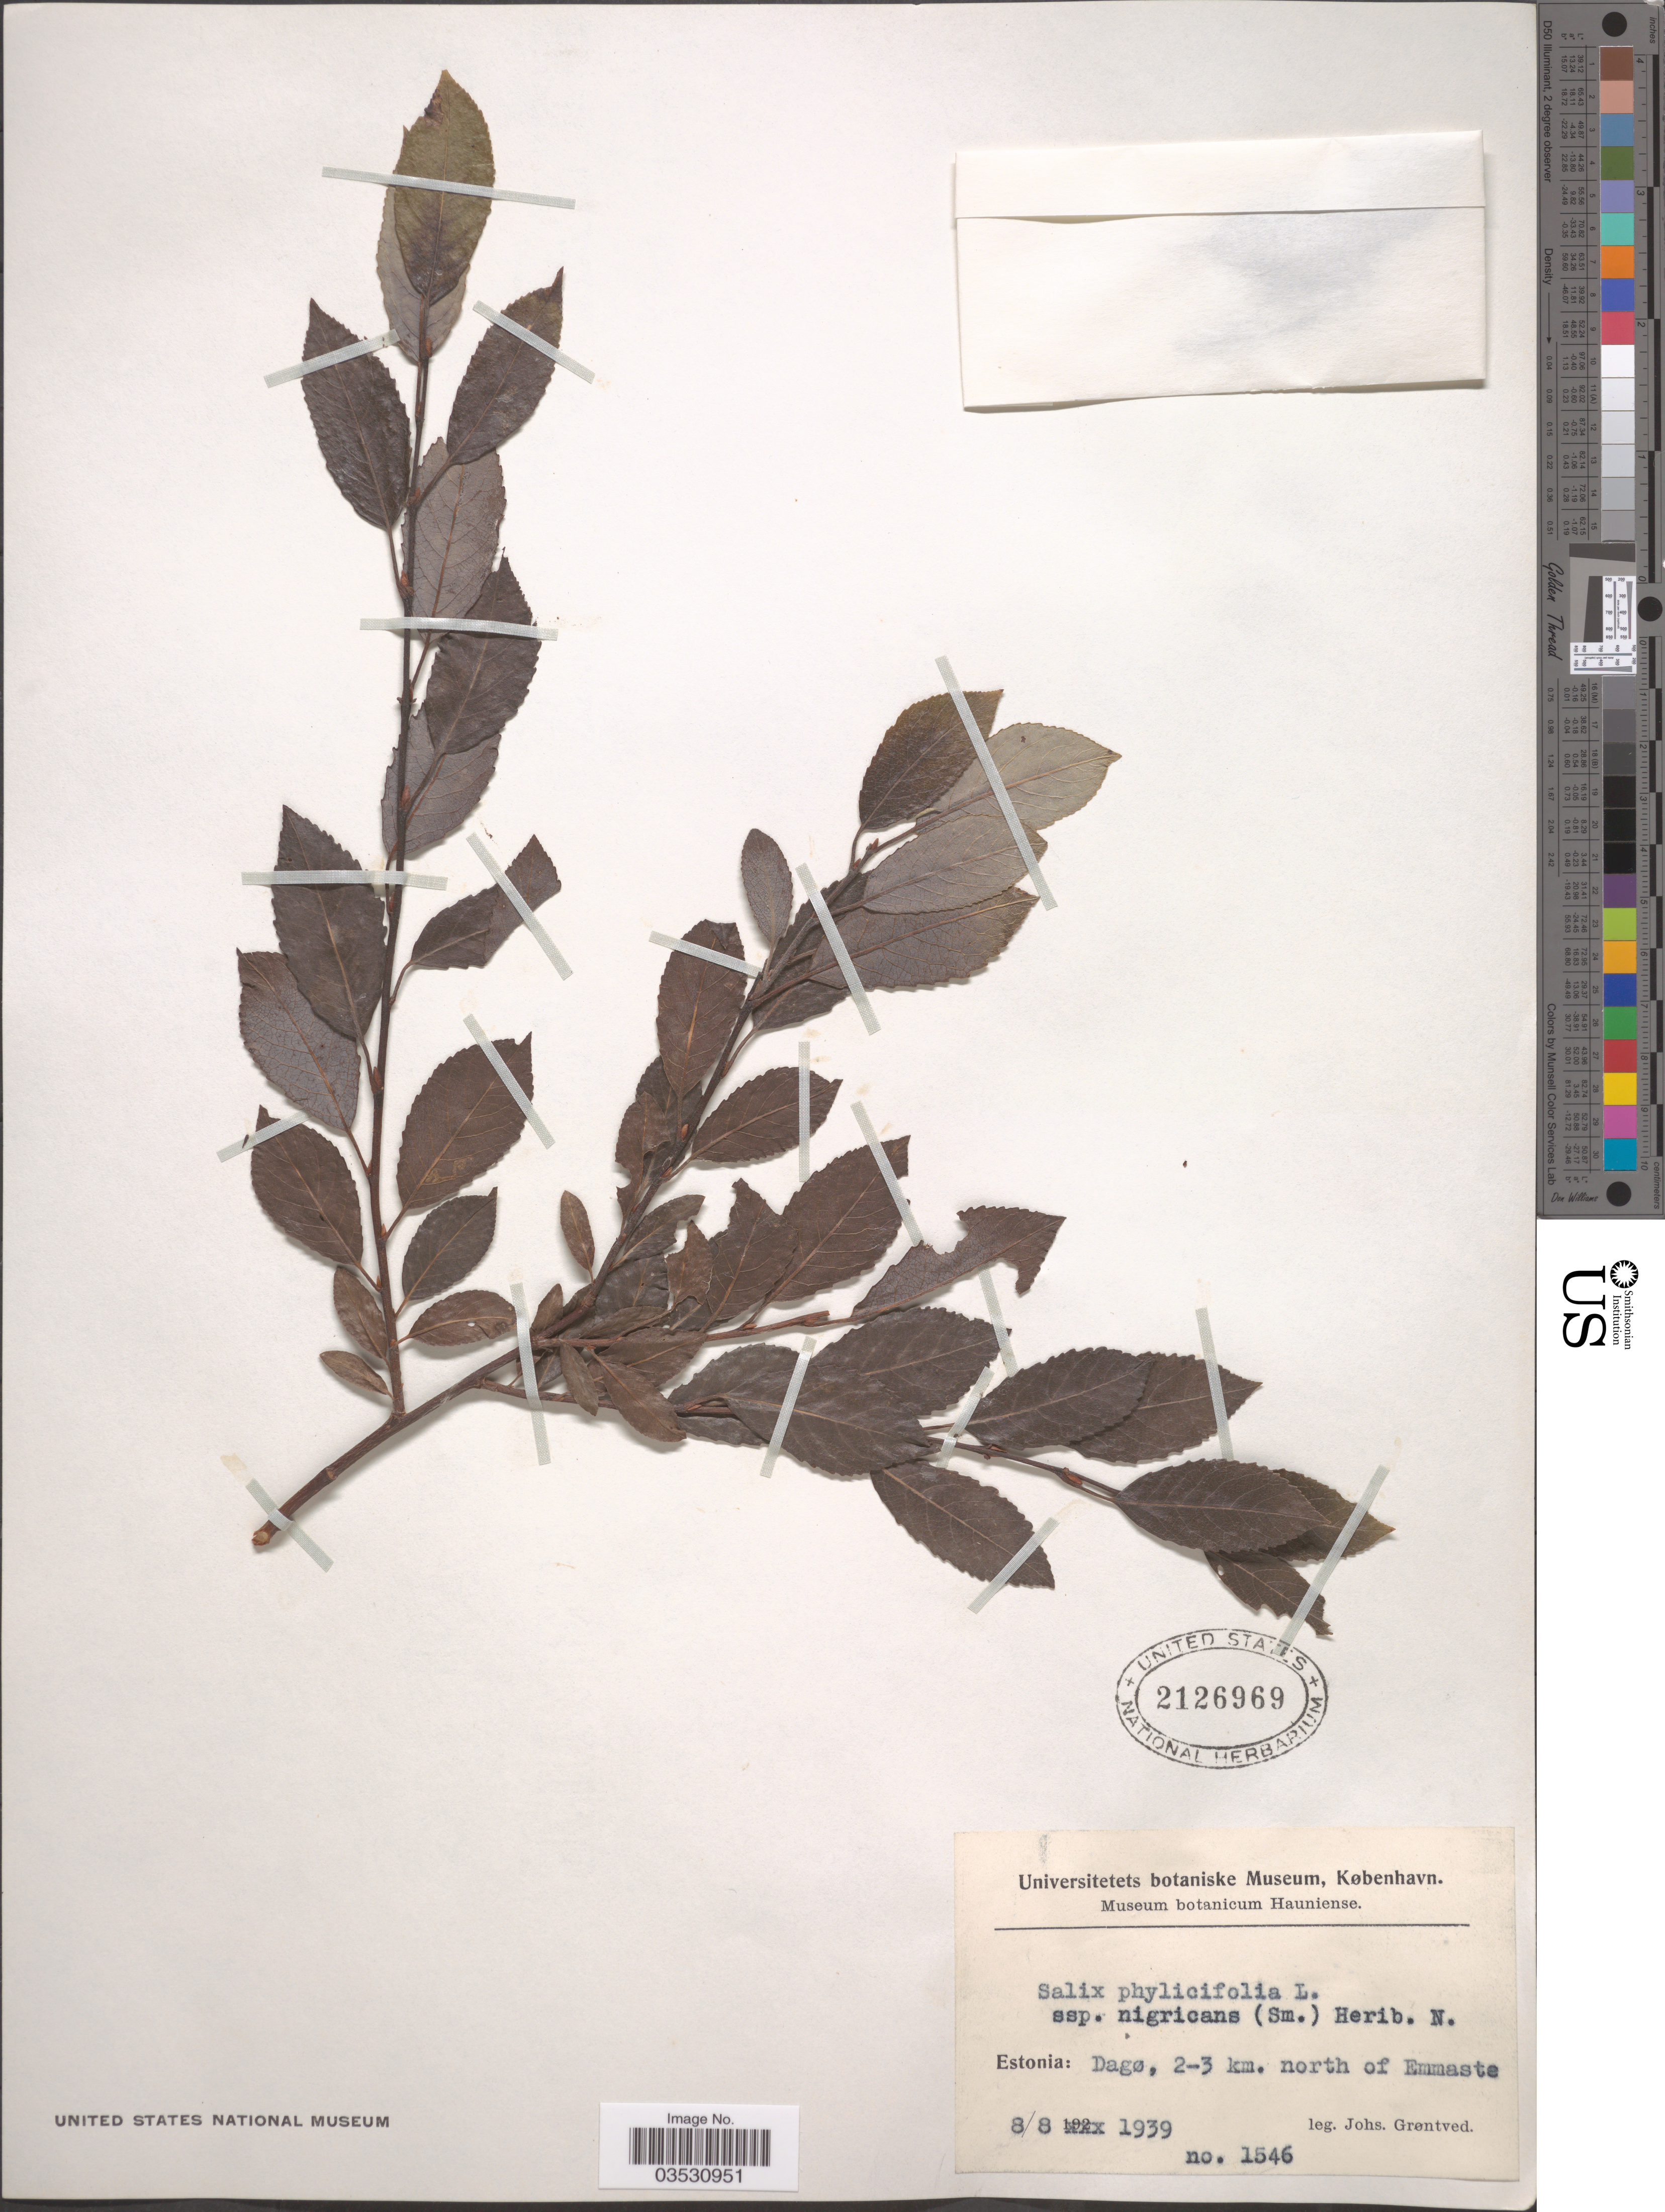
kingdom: Plantae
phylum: Tracheophyta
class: Magnoliopsida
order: Malpighiales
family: Salicaceae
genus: Salix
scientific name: Salix phylicifolia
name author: L.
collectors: J. Grøntved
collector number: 1546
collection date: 1939-08-08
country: Estonia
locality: Dagø, 2-3 km. north of Emmaste.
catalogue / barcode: US 2126969